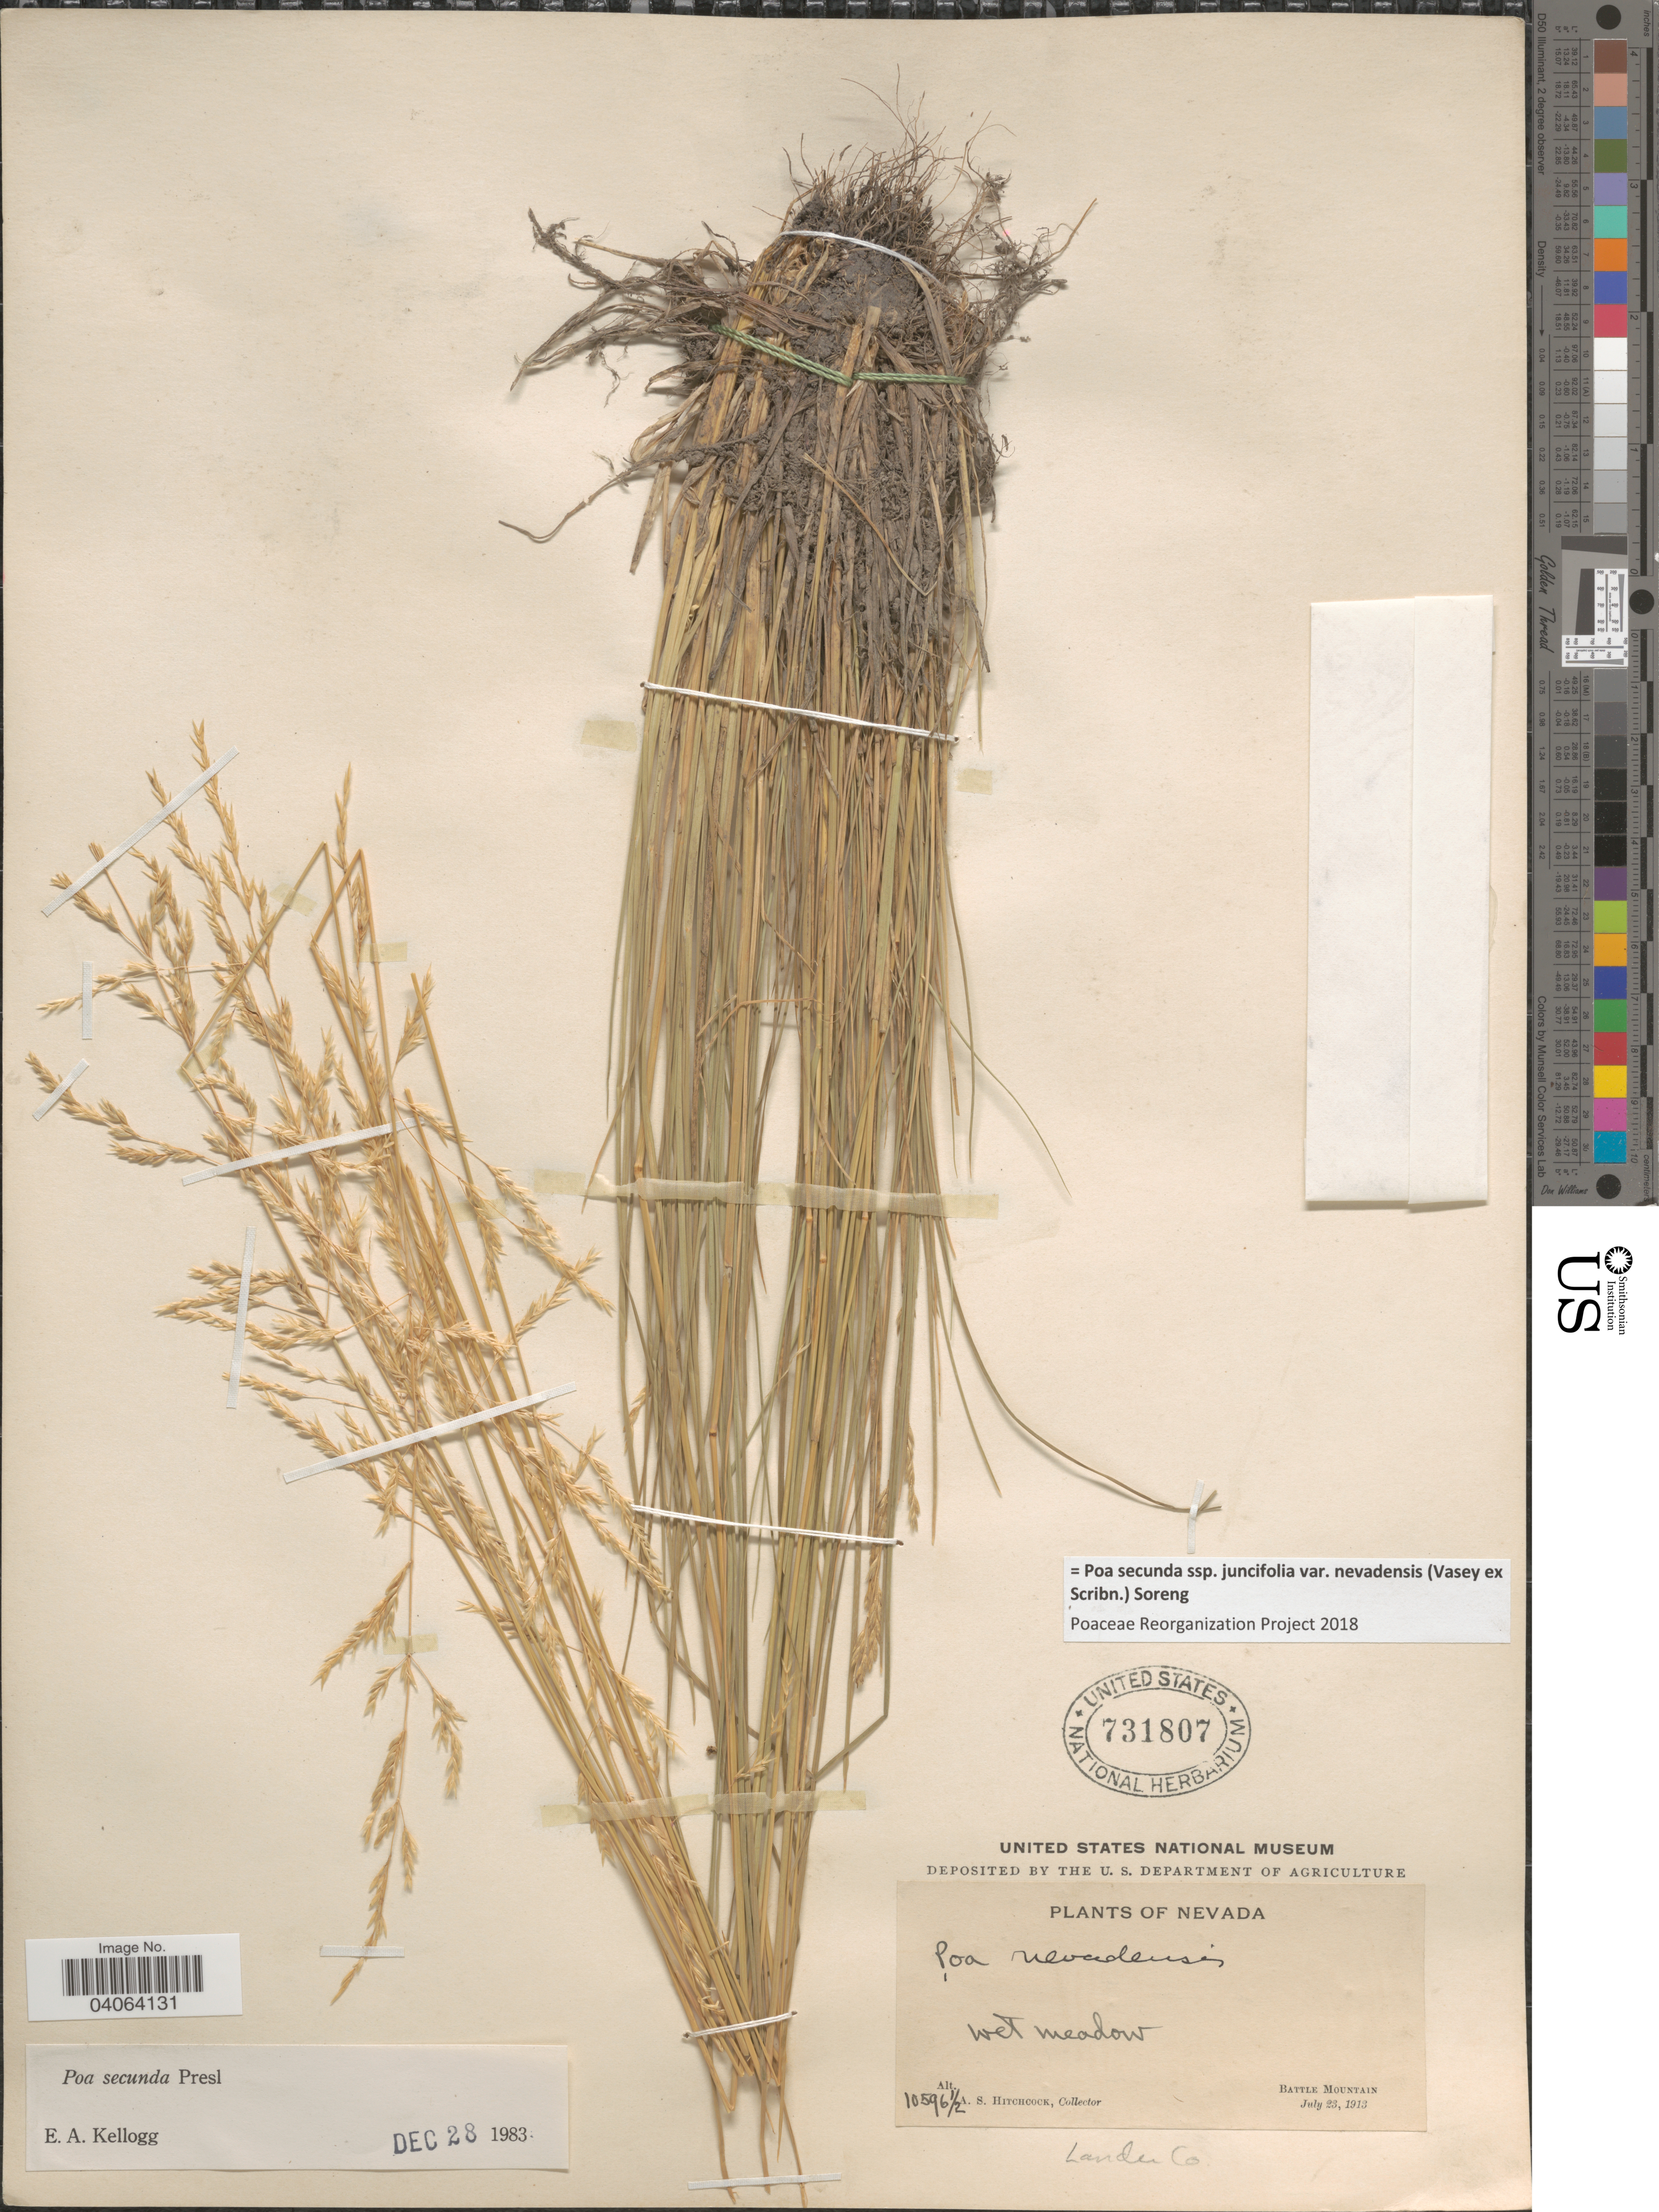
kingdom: Plantae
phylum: Tracheophyta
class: Liliopsida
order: Poales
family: Poaceae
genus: Poa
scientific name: Poa secunda subsp. juncifolia var. nevadensis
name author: (Vasey ex Scribn.) Soreng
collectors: A. S. Hitchcock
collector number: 10596½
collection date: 1913-07-23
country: United States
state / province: Nevada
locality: Battle Mountain. Lander Co.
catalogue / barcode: US 731807